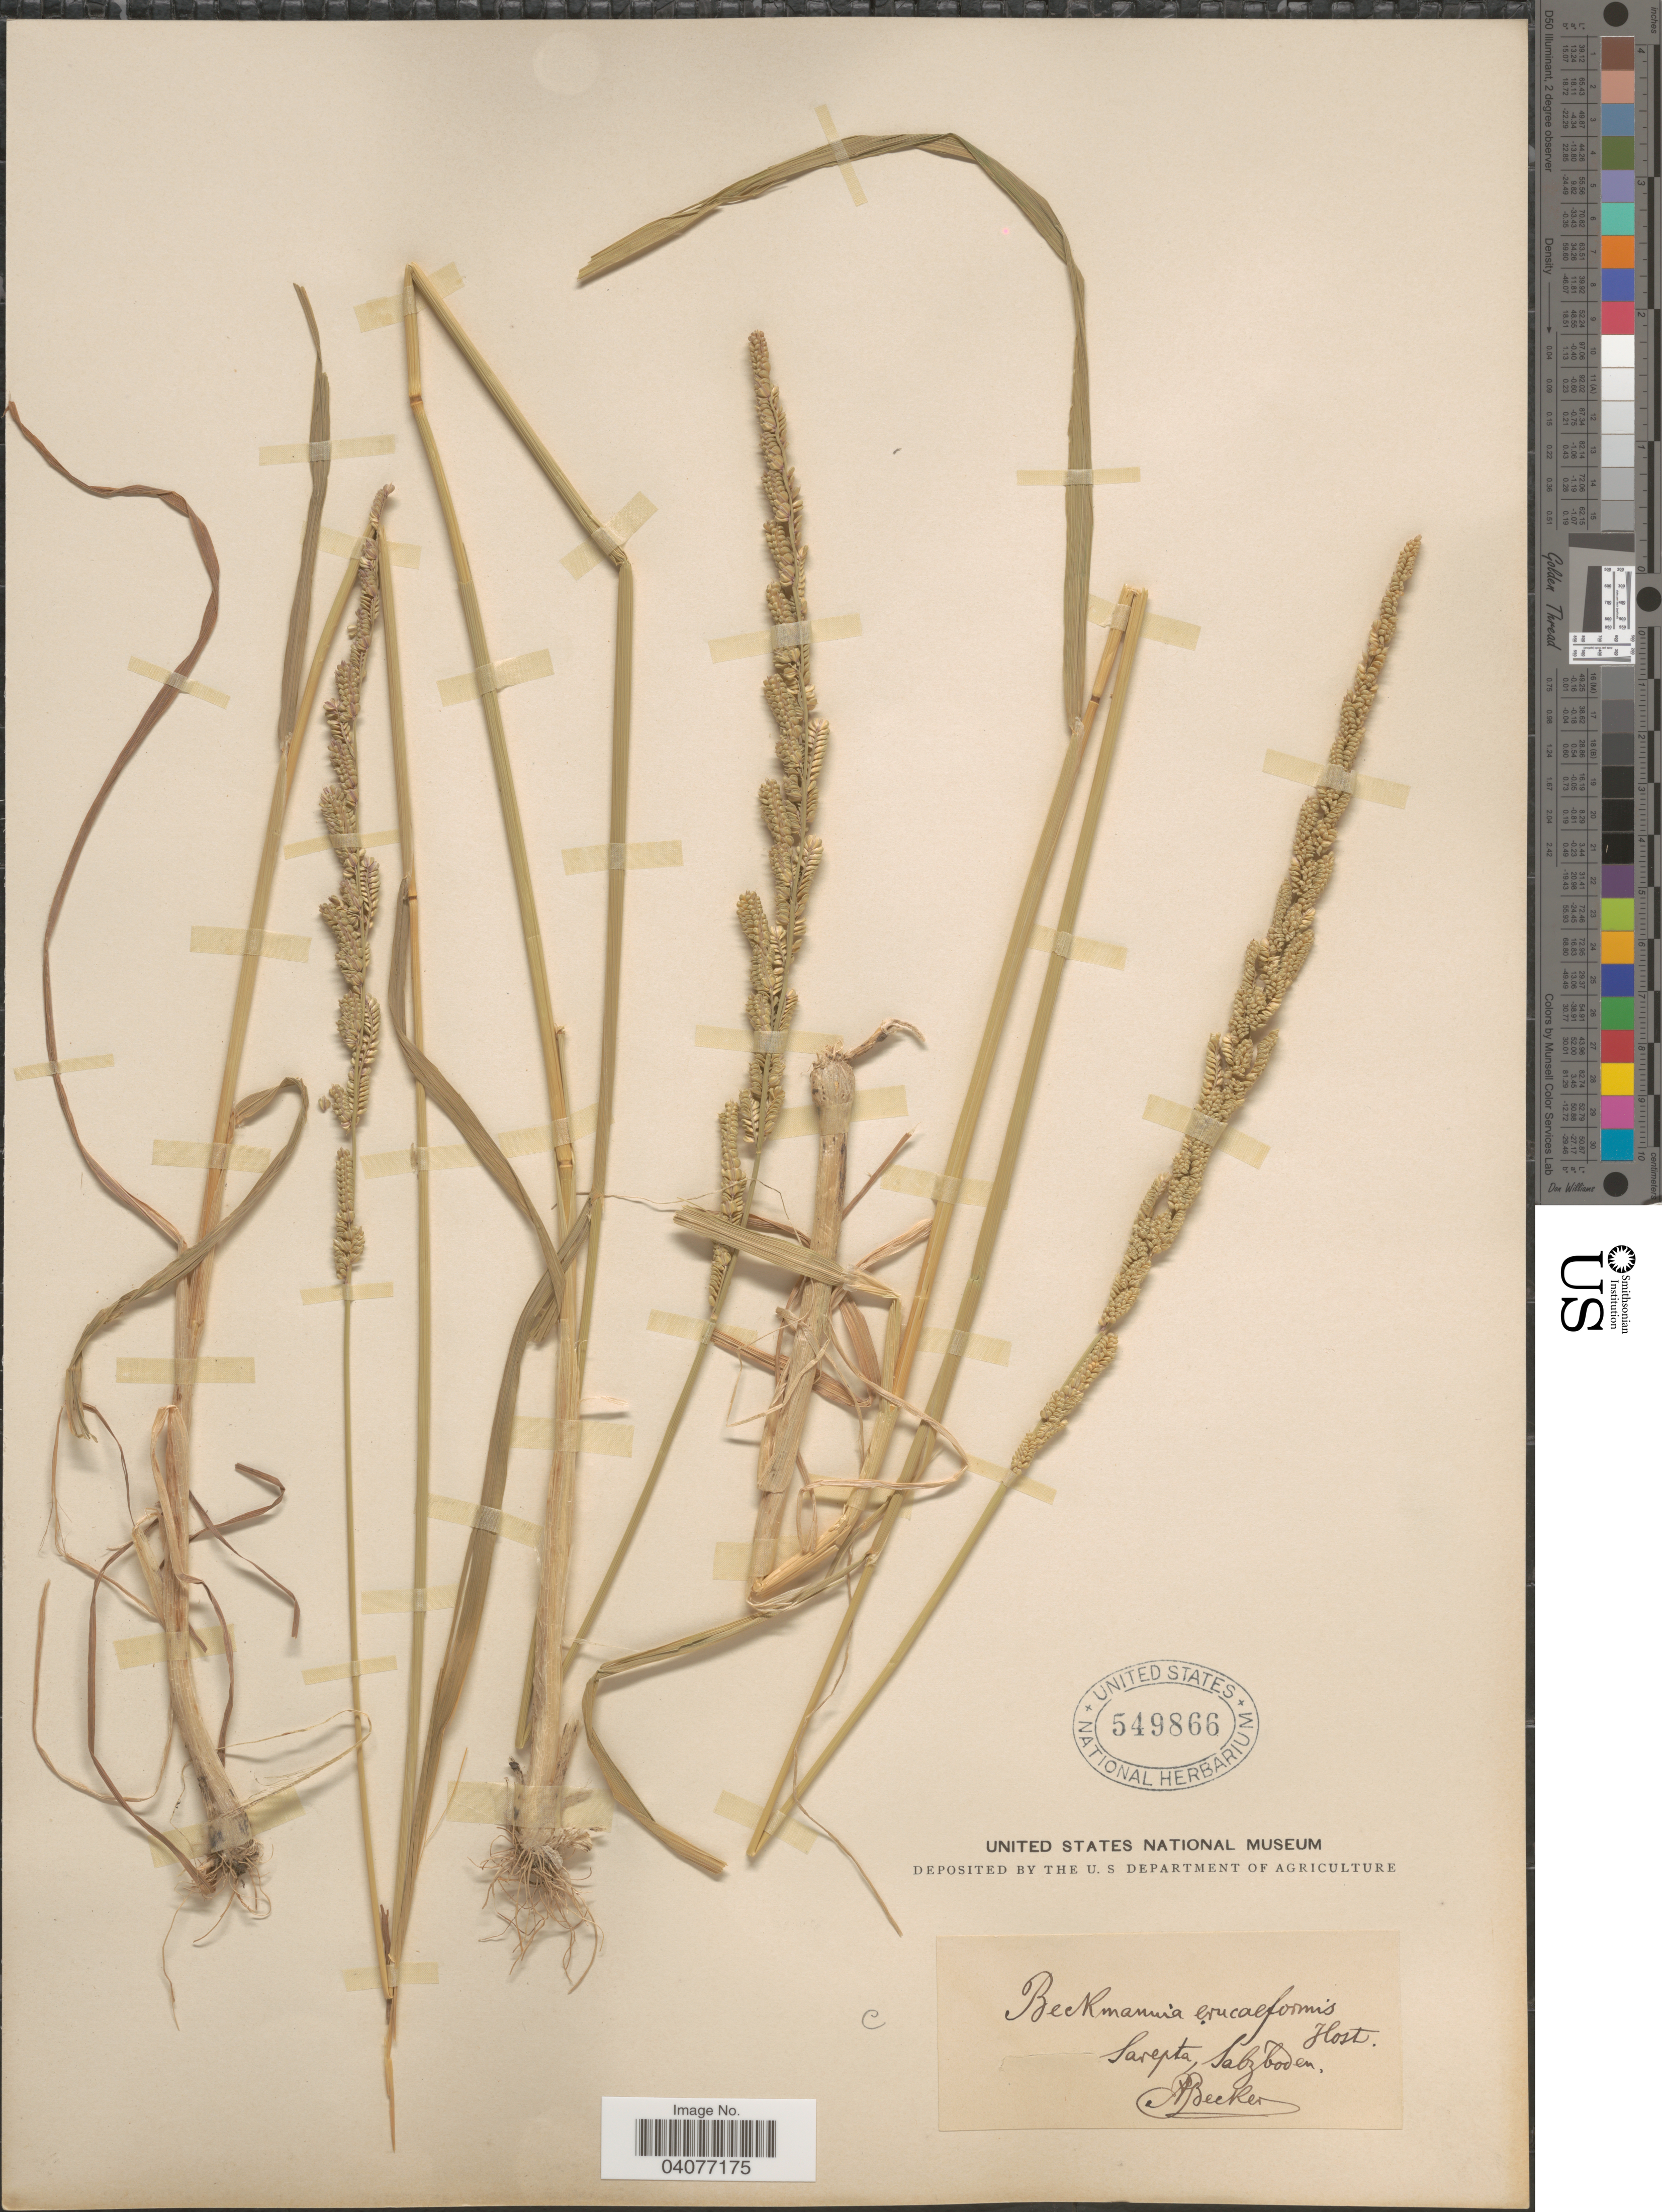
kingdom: Plantae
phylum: Tracheophyta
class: Liliopsida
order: Poales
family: Poaceae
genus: Beckmannia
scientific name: Beckmannia eruciformis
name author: (L.) Host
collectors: A. Becker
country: Russian Federation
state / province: Volgograd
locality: Sarepta, Salzboden.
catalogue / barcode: US 549866